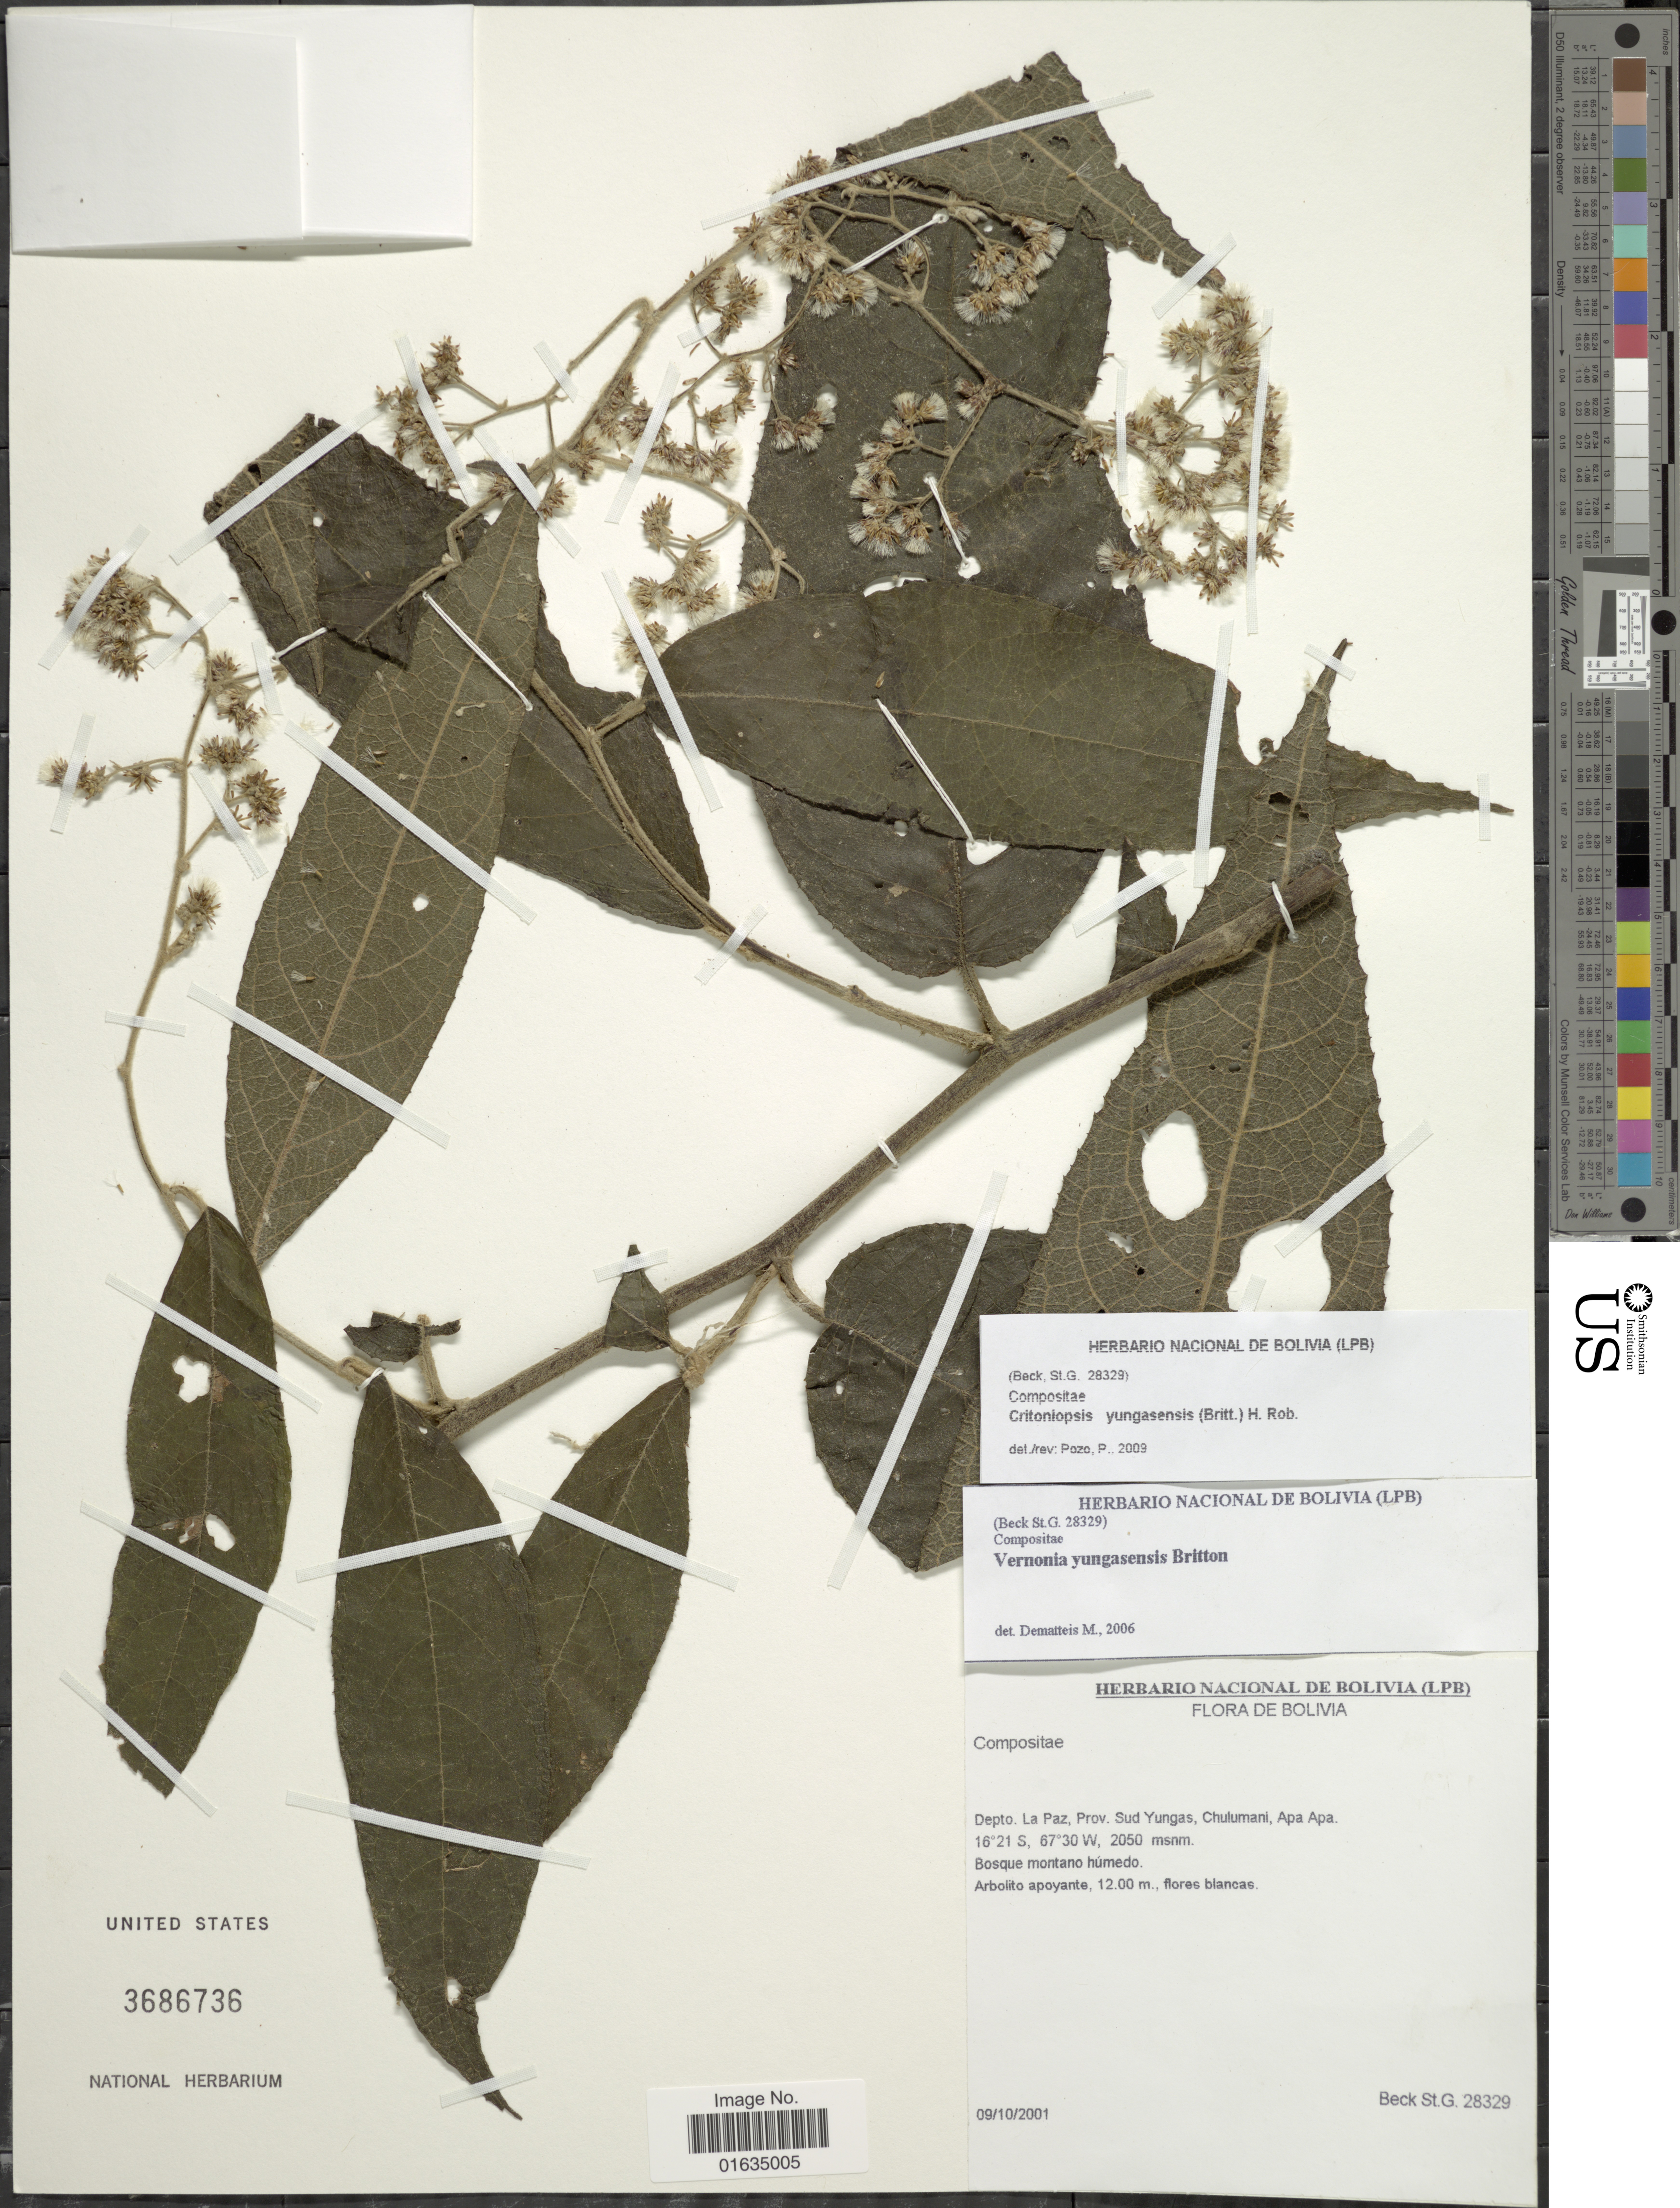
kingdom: Plantae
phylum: Tracheophyta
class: Magnoliopsida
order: Asterales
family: Asteraceae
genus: Critoniopsis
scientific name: Critoniopsis yungasensis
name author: (Britton) H. Rob.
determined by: Pozo, P.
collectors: S. G. Beck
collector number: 28329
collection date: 2001-10-09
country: Bolivia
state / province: La Paz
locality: Depto. La Paz, Prov. Sud. Yungas, Chulumani, Apa Apa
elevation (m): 2050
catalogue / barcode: US 3686736